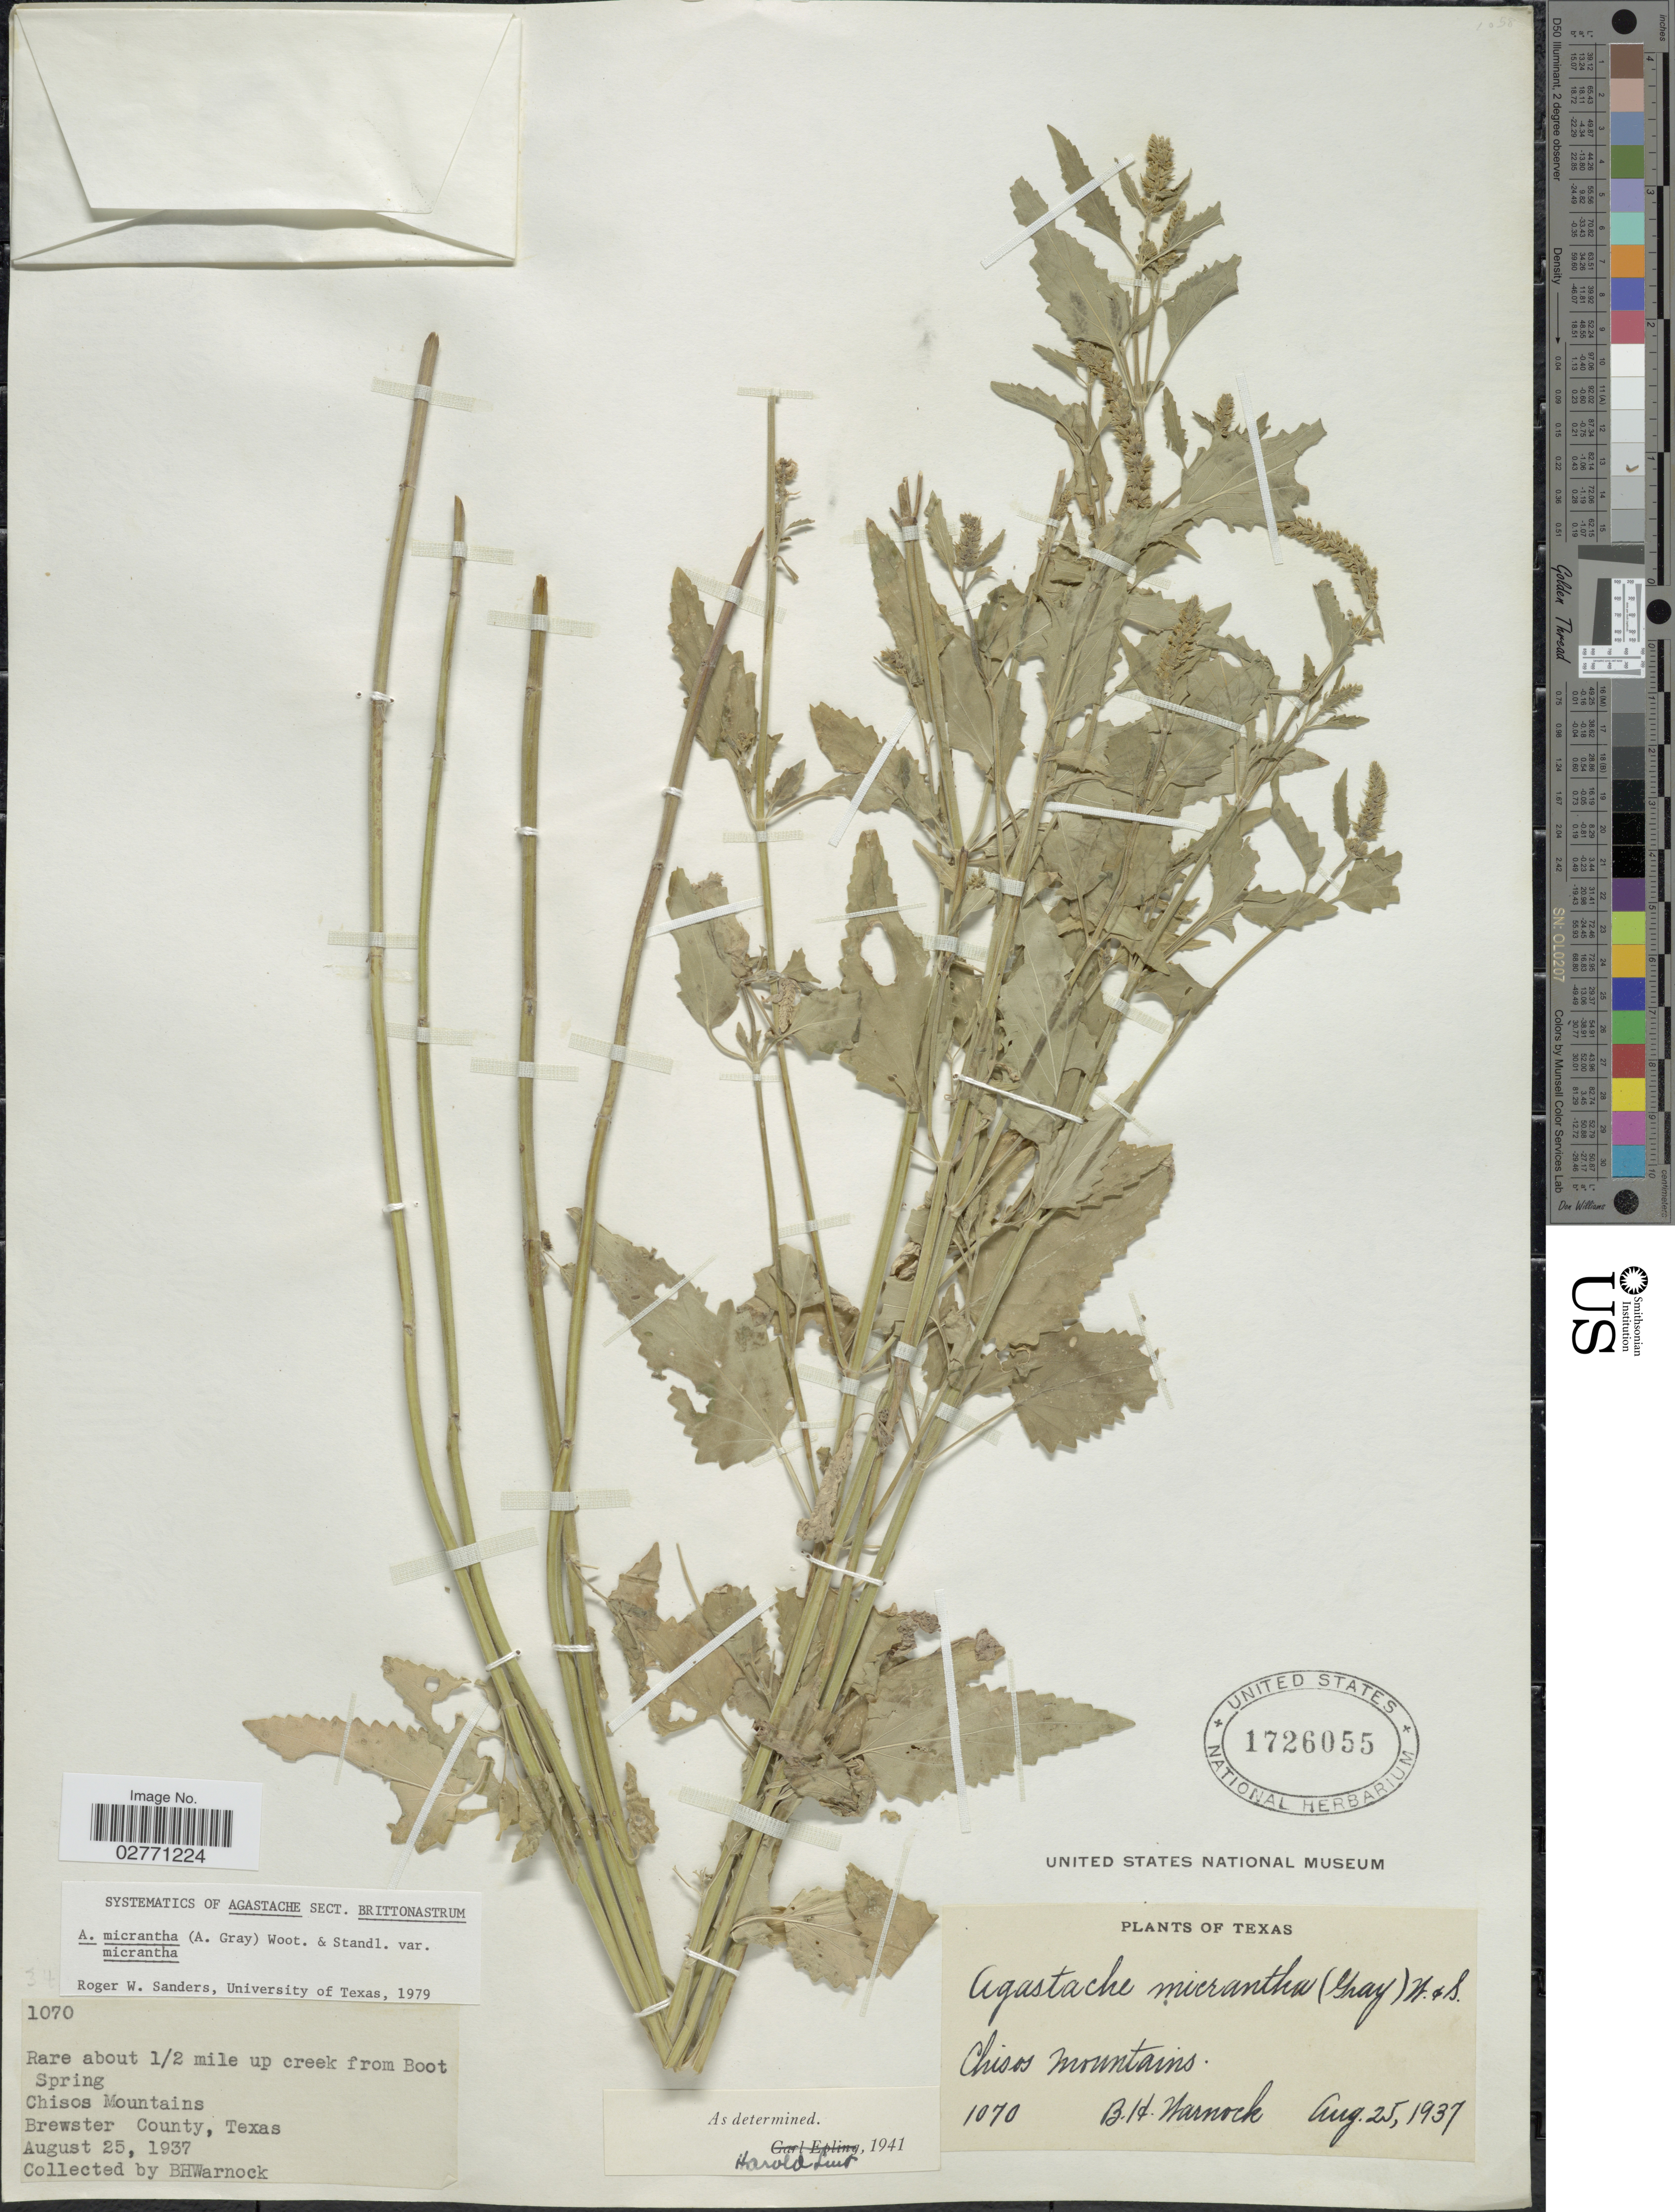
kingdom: Plantae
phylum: Tracheophyta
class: Magnoliopsida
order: Lamiales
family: Lamiaceae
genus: Agastache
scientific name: Agastache micrantha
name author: (A. Gray) Wooton & Standl.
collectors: B. H. Warnock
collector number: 1070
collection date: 1937-08-25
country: United States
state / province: Texas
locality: Rare about 1/2 mile up creek from Boot Spring. Chisos Mountains. Brewster County, Texas.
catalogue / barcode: US 1726055